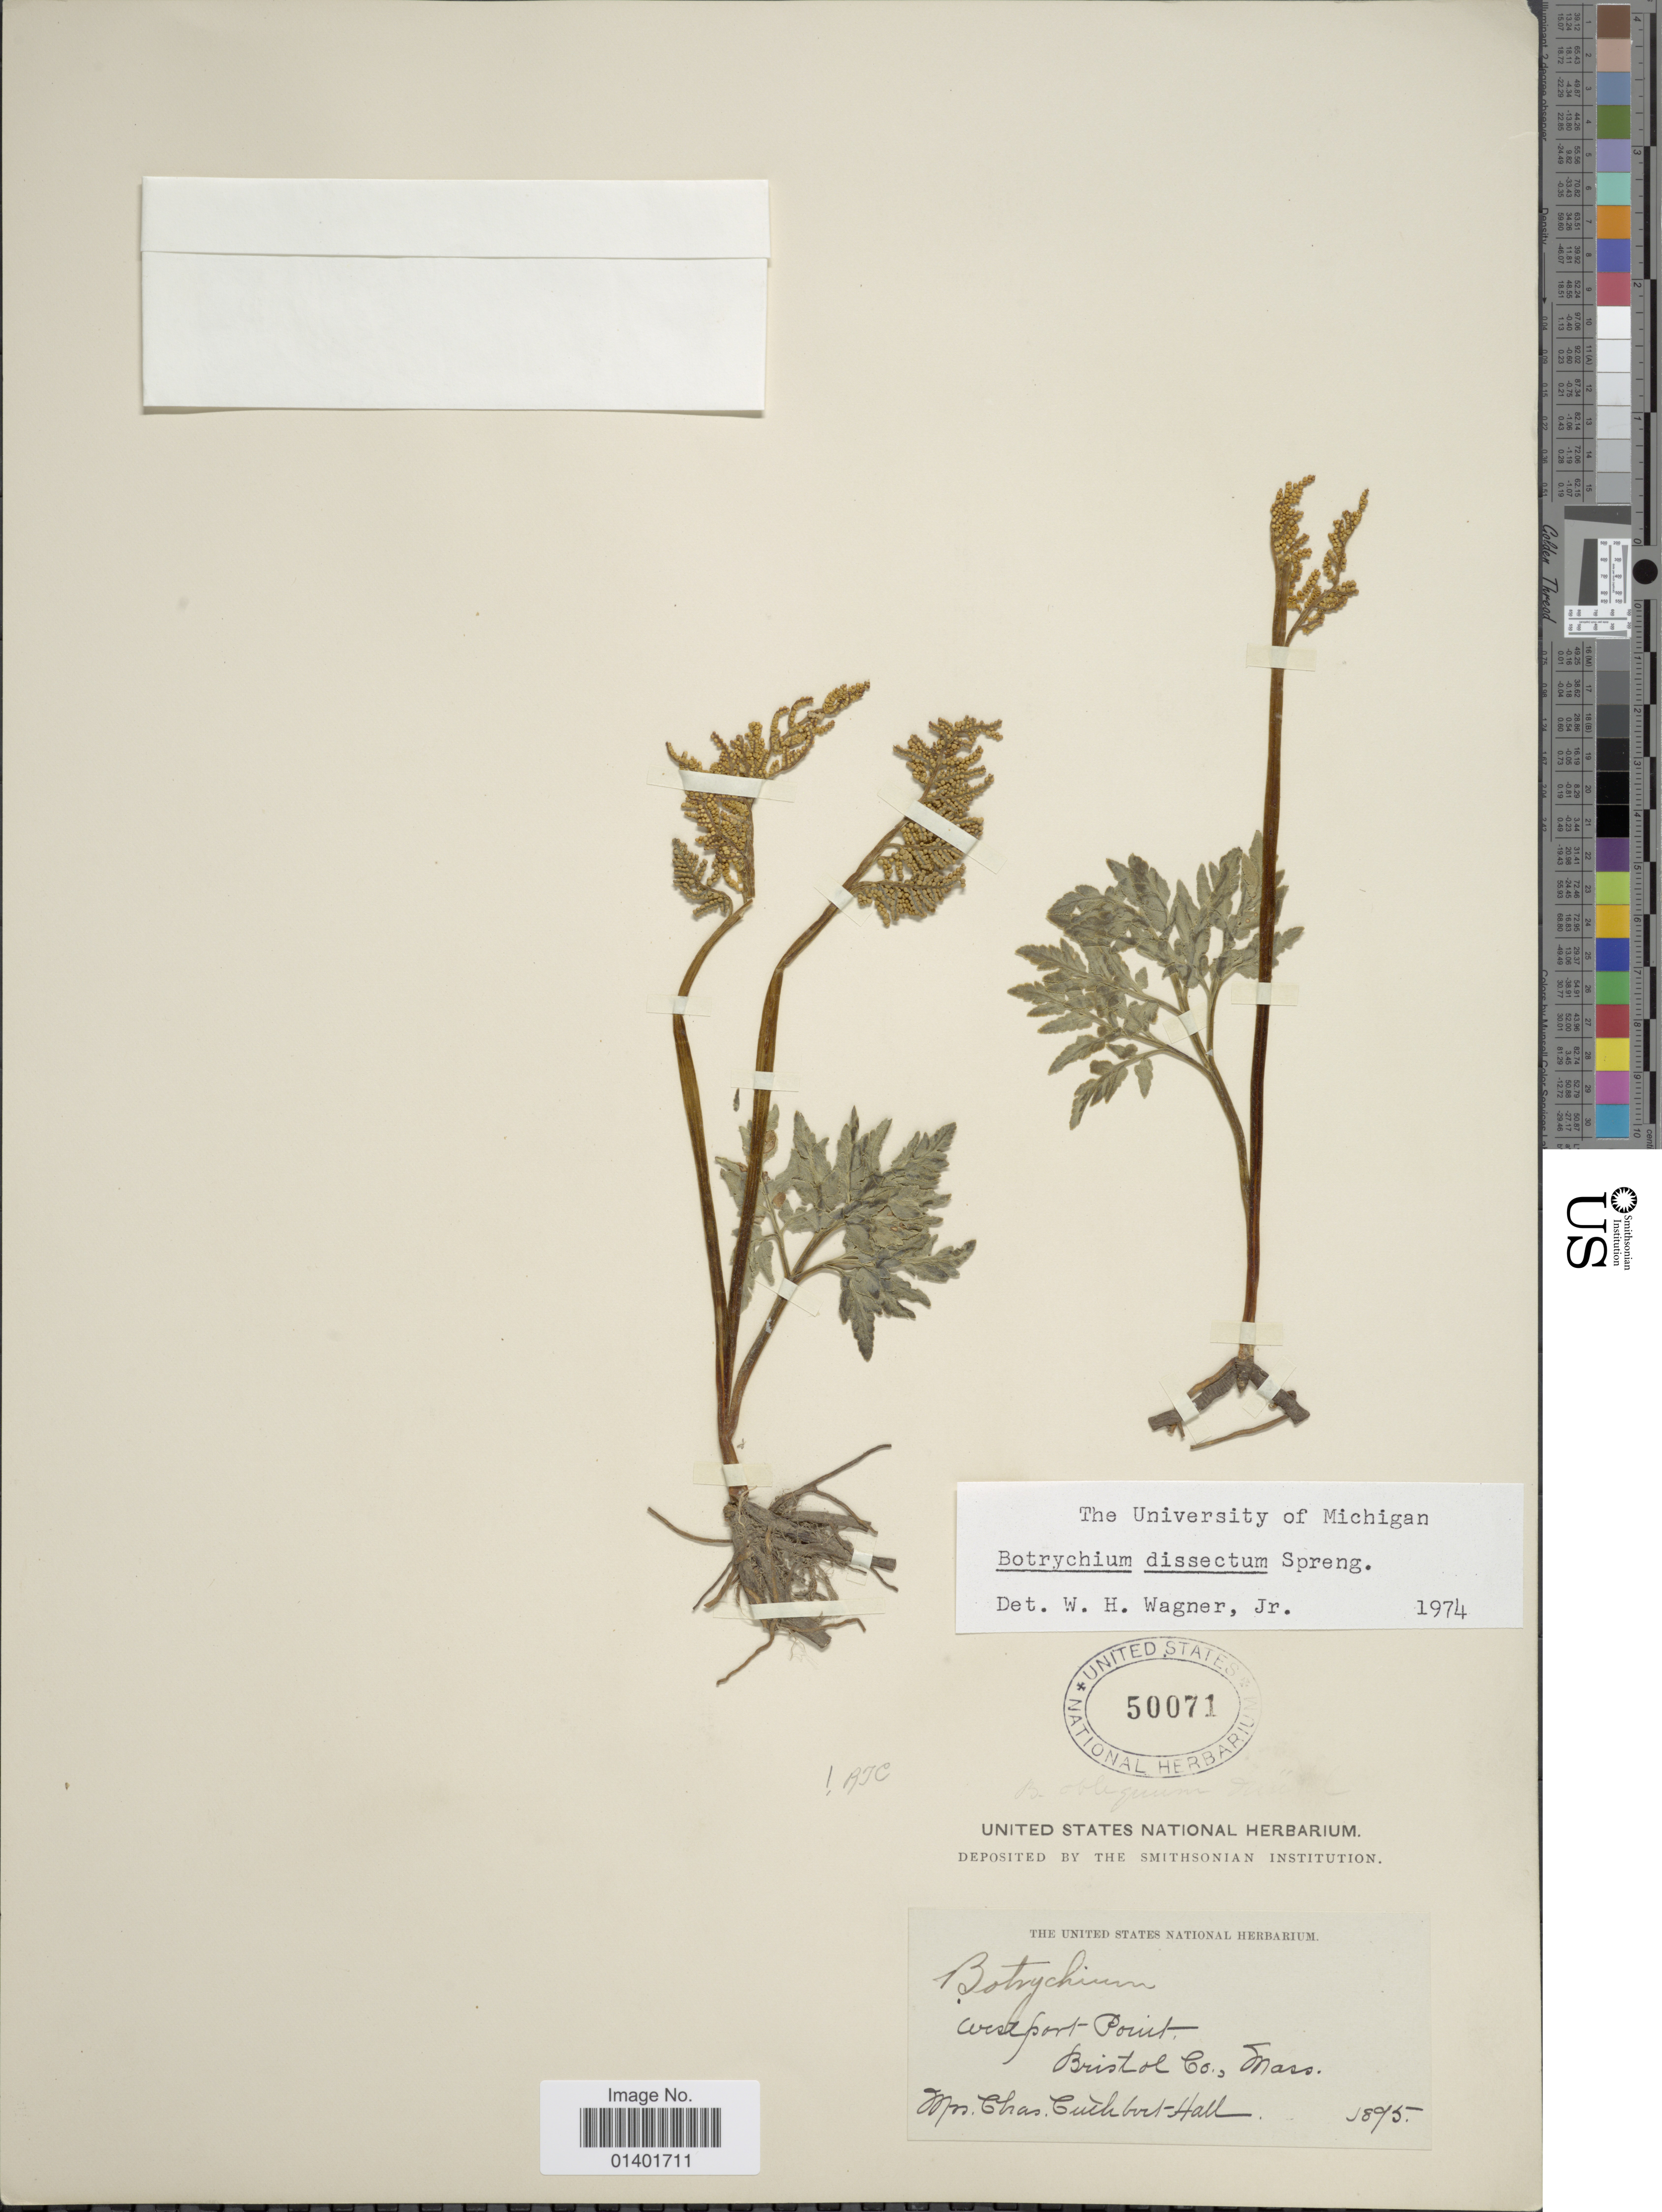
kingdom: Plantae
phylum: Tracheophyta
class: Polypodiopsida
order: Ophioglossales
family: Ophioglossaceae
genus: Botrychium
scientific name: Botrychium dissectum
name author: Spreng.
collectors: C. C. Hall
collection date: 1895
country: United States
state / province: Massachusetts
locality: Westport Point Bristol Co.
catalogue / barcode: US 50071